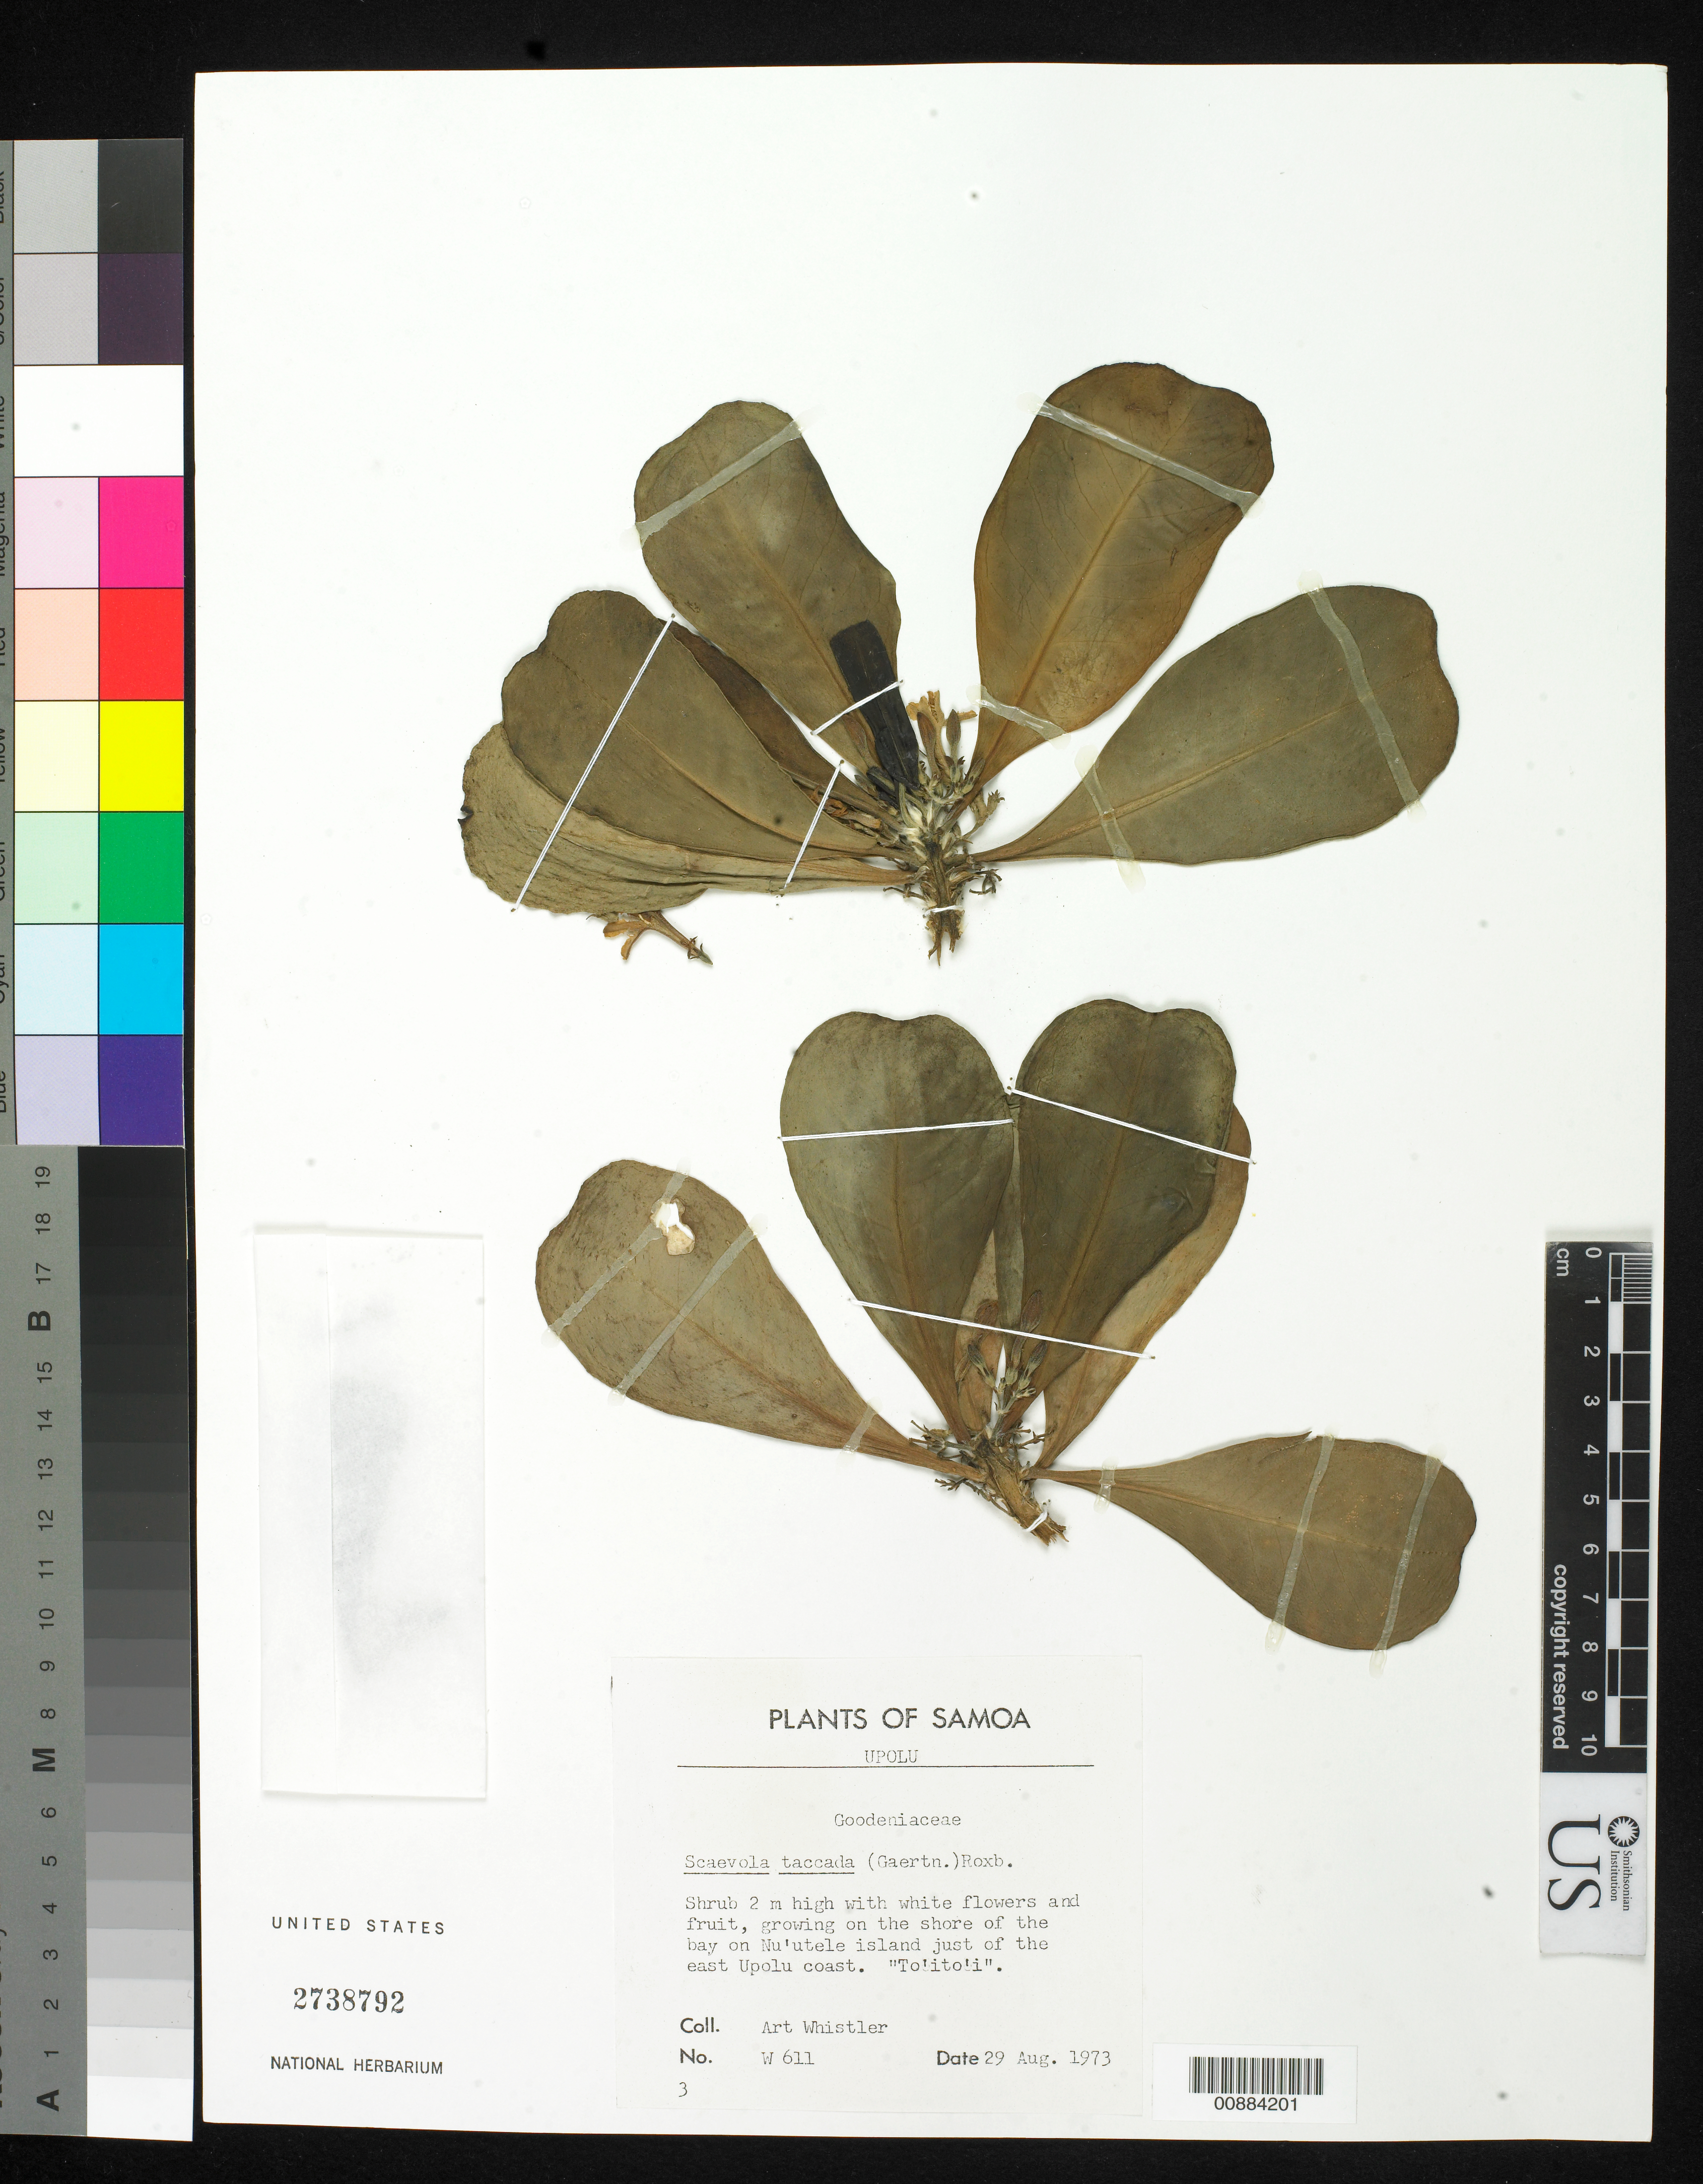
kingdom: Plantae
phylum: Tracheophyta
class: Magnoliopsida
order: Asterales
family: Goodeniaceae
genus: Scaevola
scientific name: Scaevola taccada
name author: (Gaertn.) Roxb.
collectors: A. Whistler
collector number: W611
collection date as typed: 29 Aug 1973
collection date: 1973-08-29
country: Samoa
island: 'Upolu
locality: Bay on Nu'utele I. just of the E Upolu coast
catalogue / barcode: US 2738792